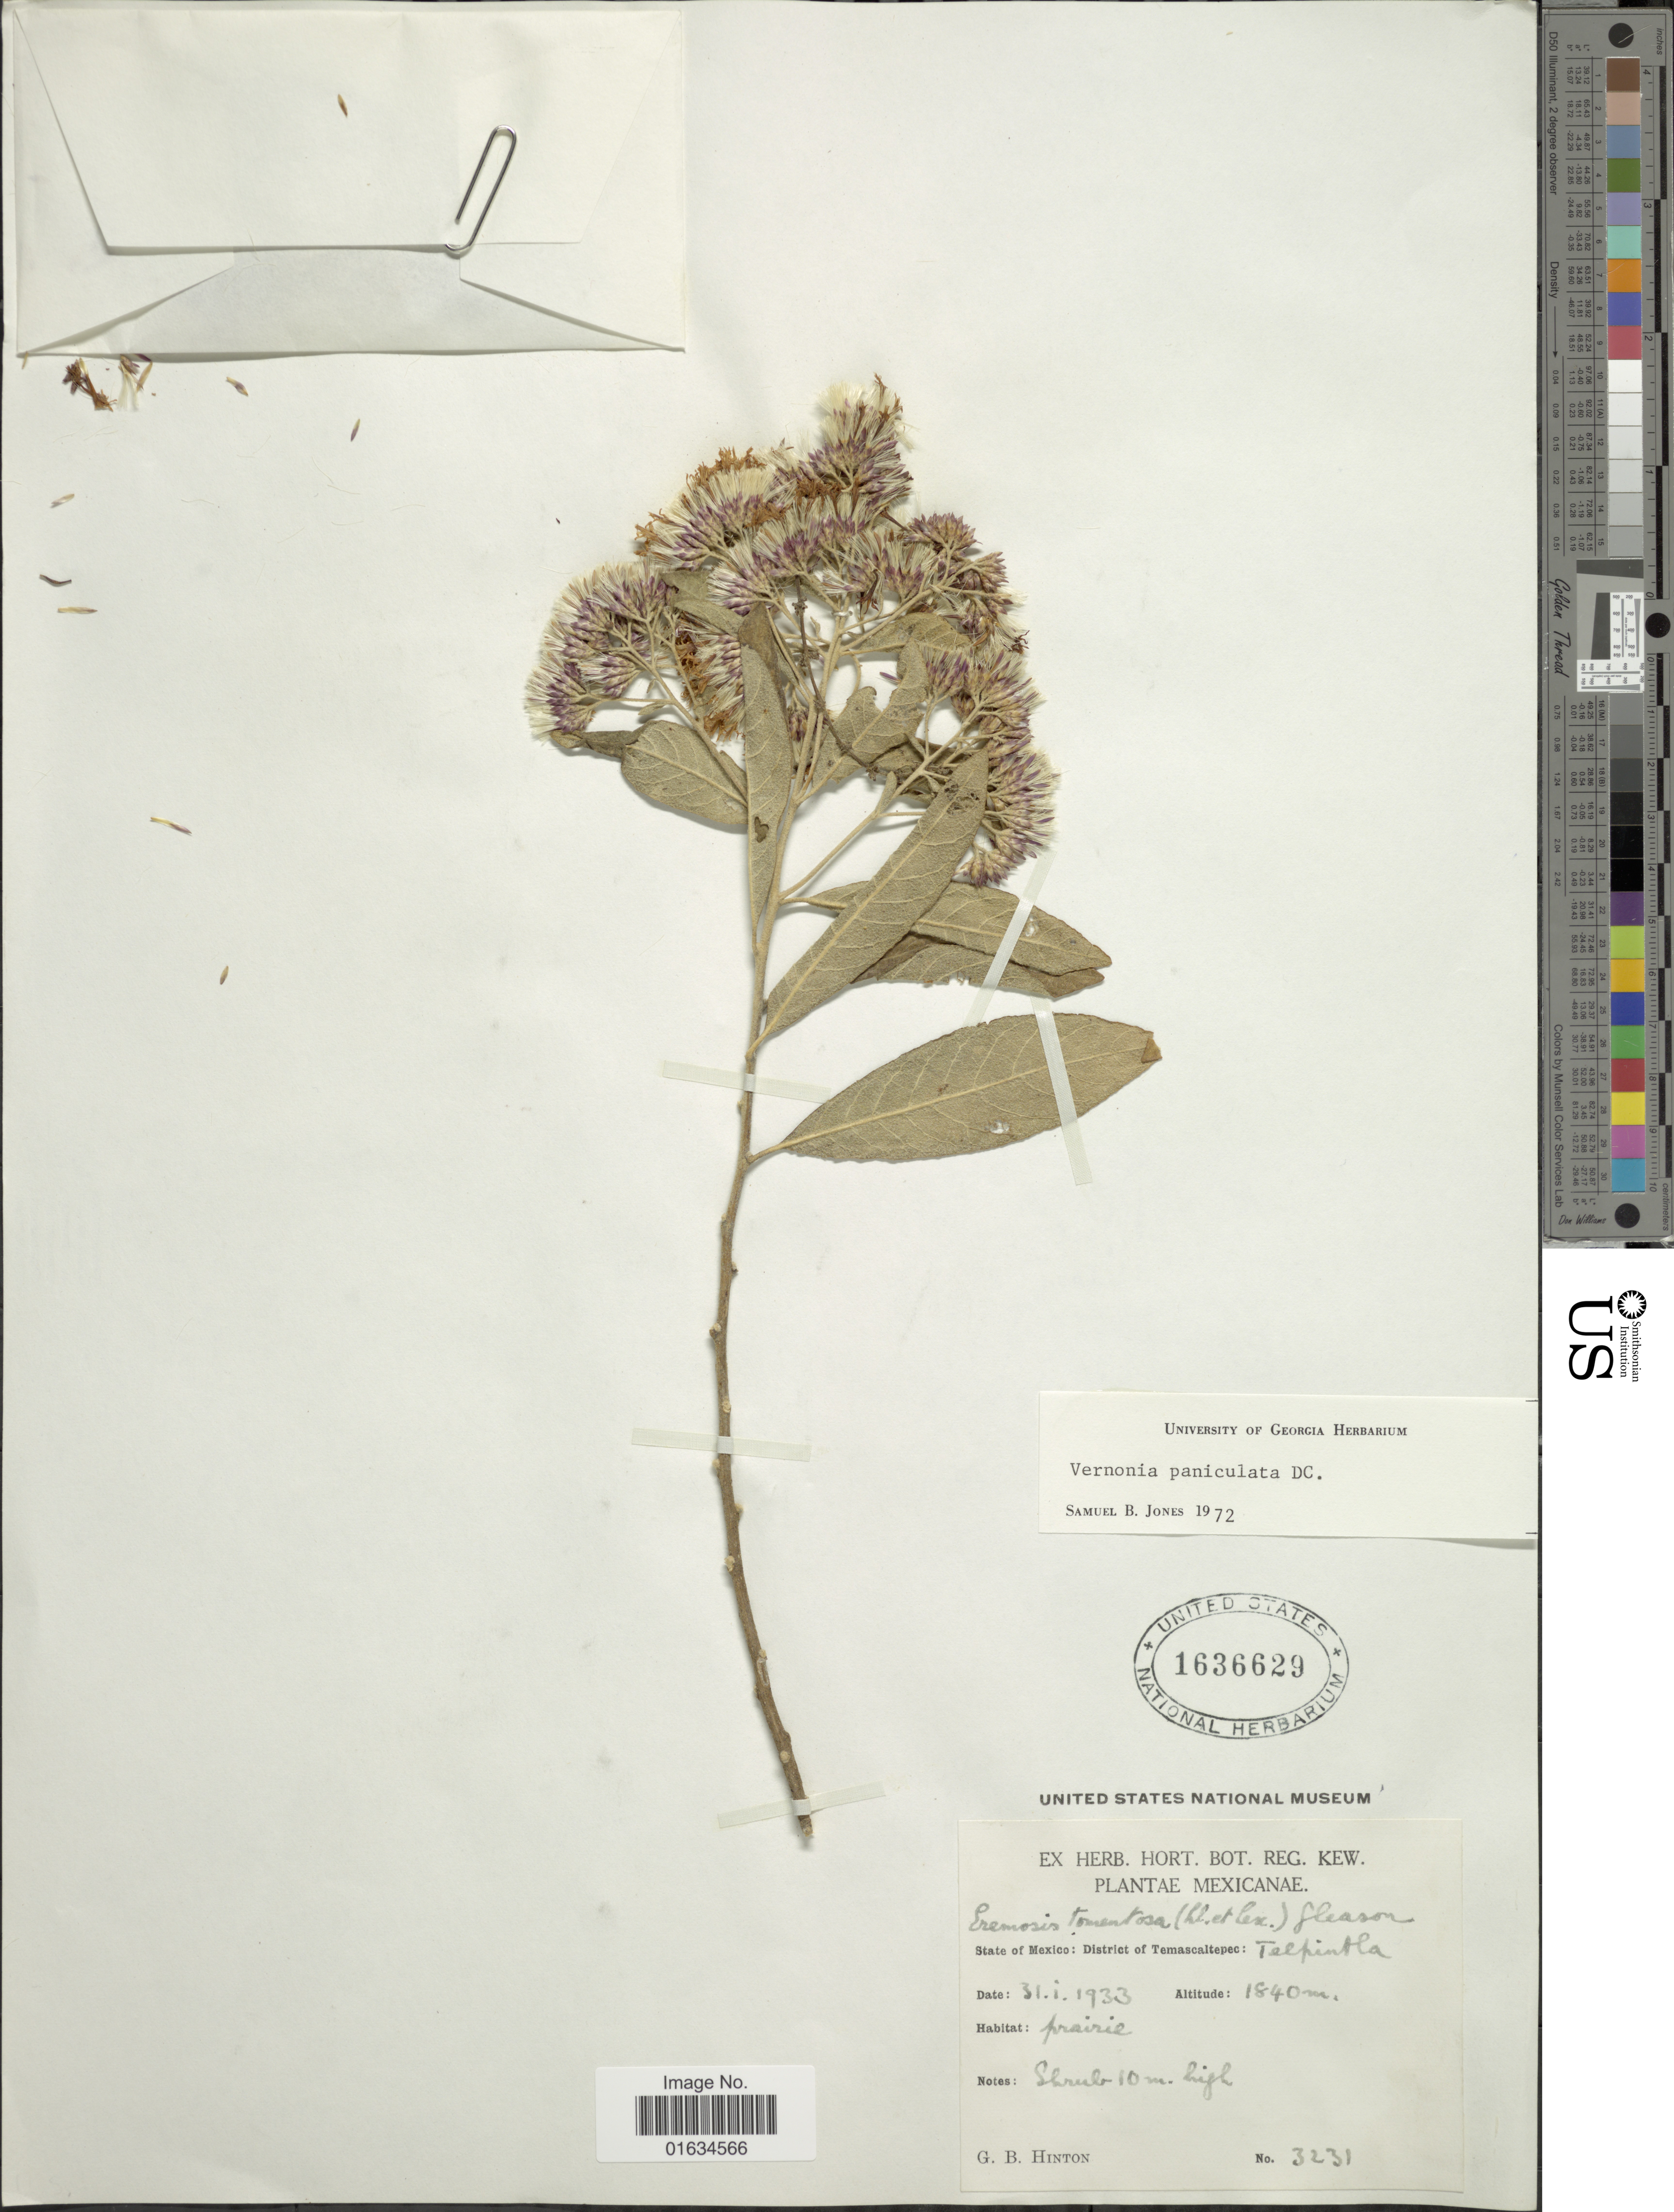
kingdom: Plantae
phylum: Tracheophyta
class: Magnoliopsida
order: Asterales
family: Asteraceae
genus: Vernonia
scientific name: Vernonia paniculata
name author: DC.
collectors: G. B. Hinton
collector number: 3231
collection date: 1933-01-31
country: Mexico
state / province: México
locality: District of Temascaltepec: Telpintla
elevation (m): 1840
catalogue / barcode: US 1636629